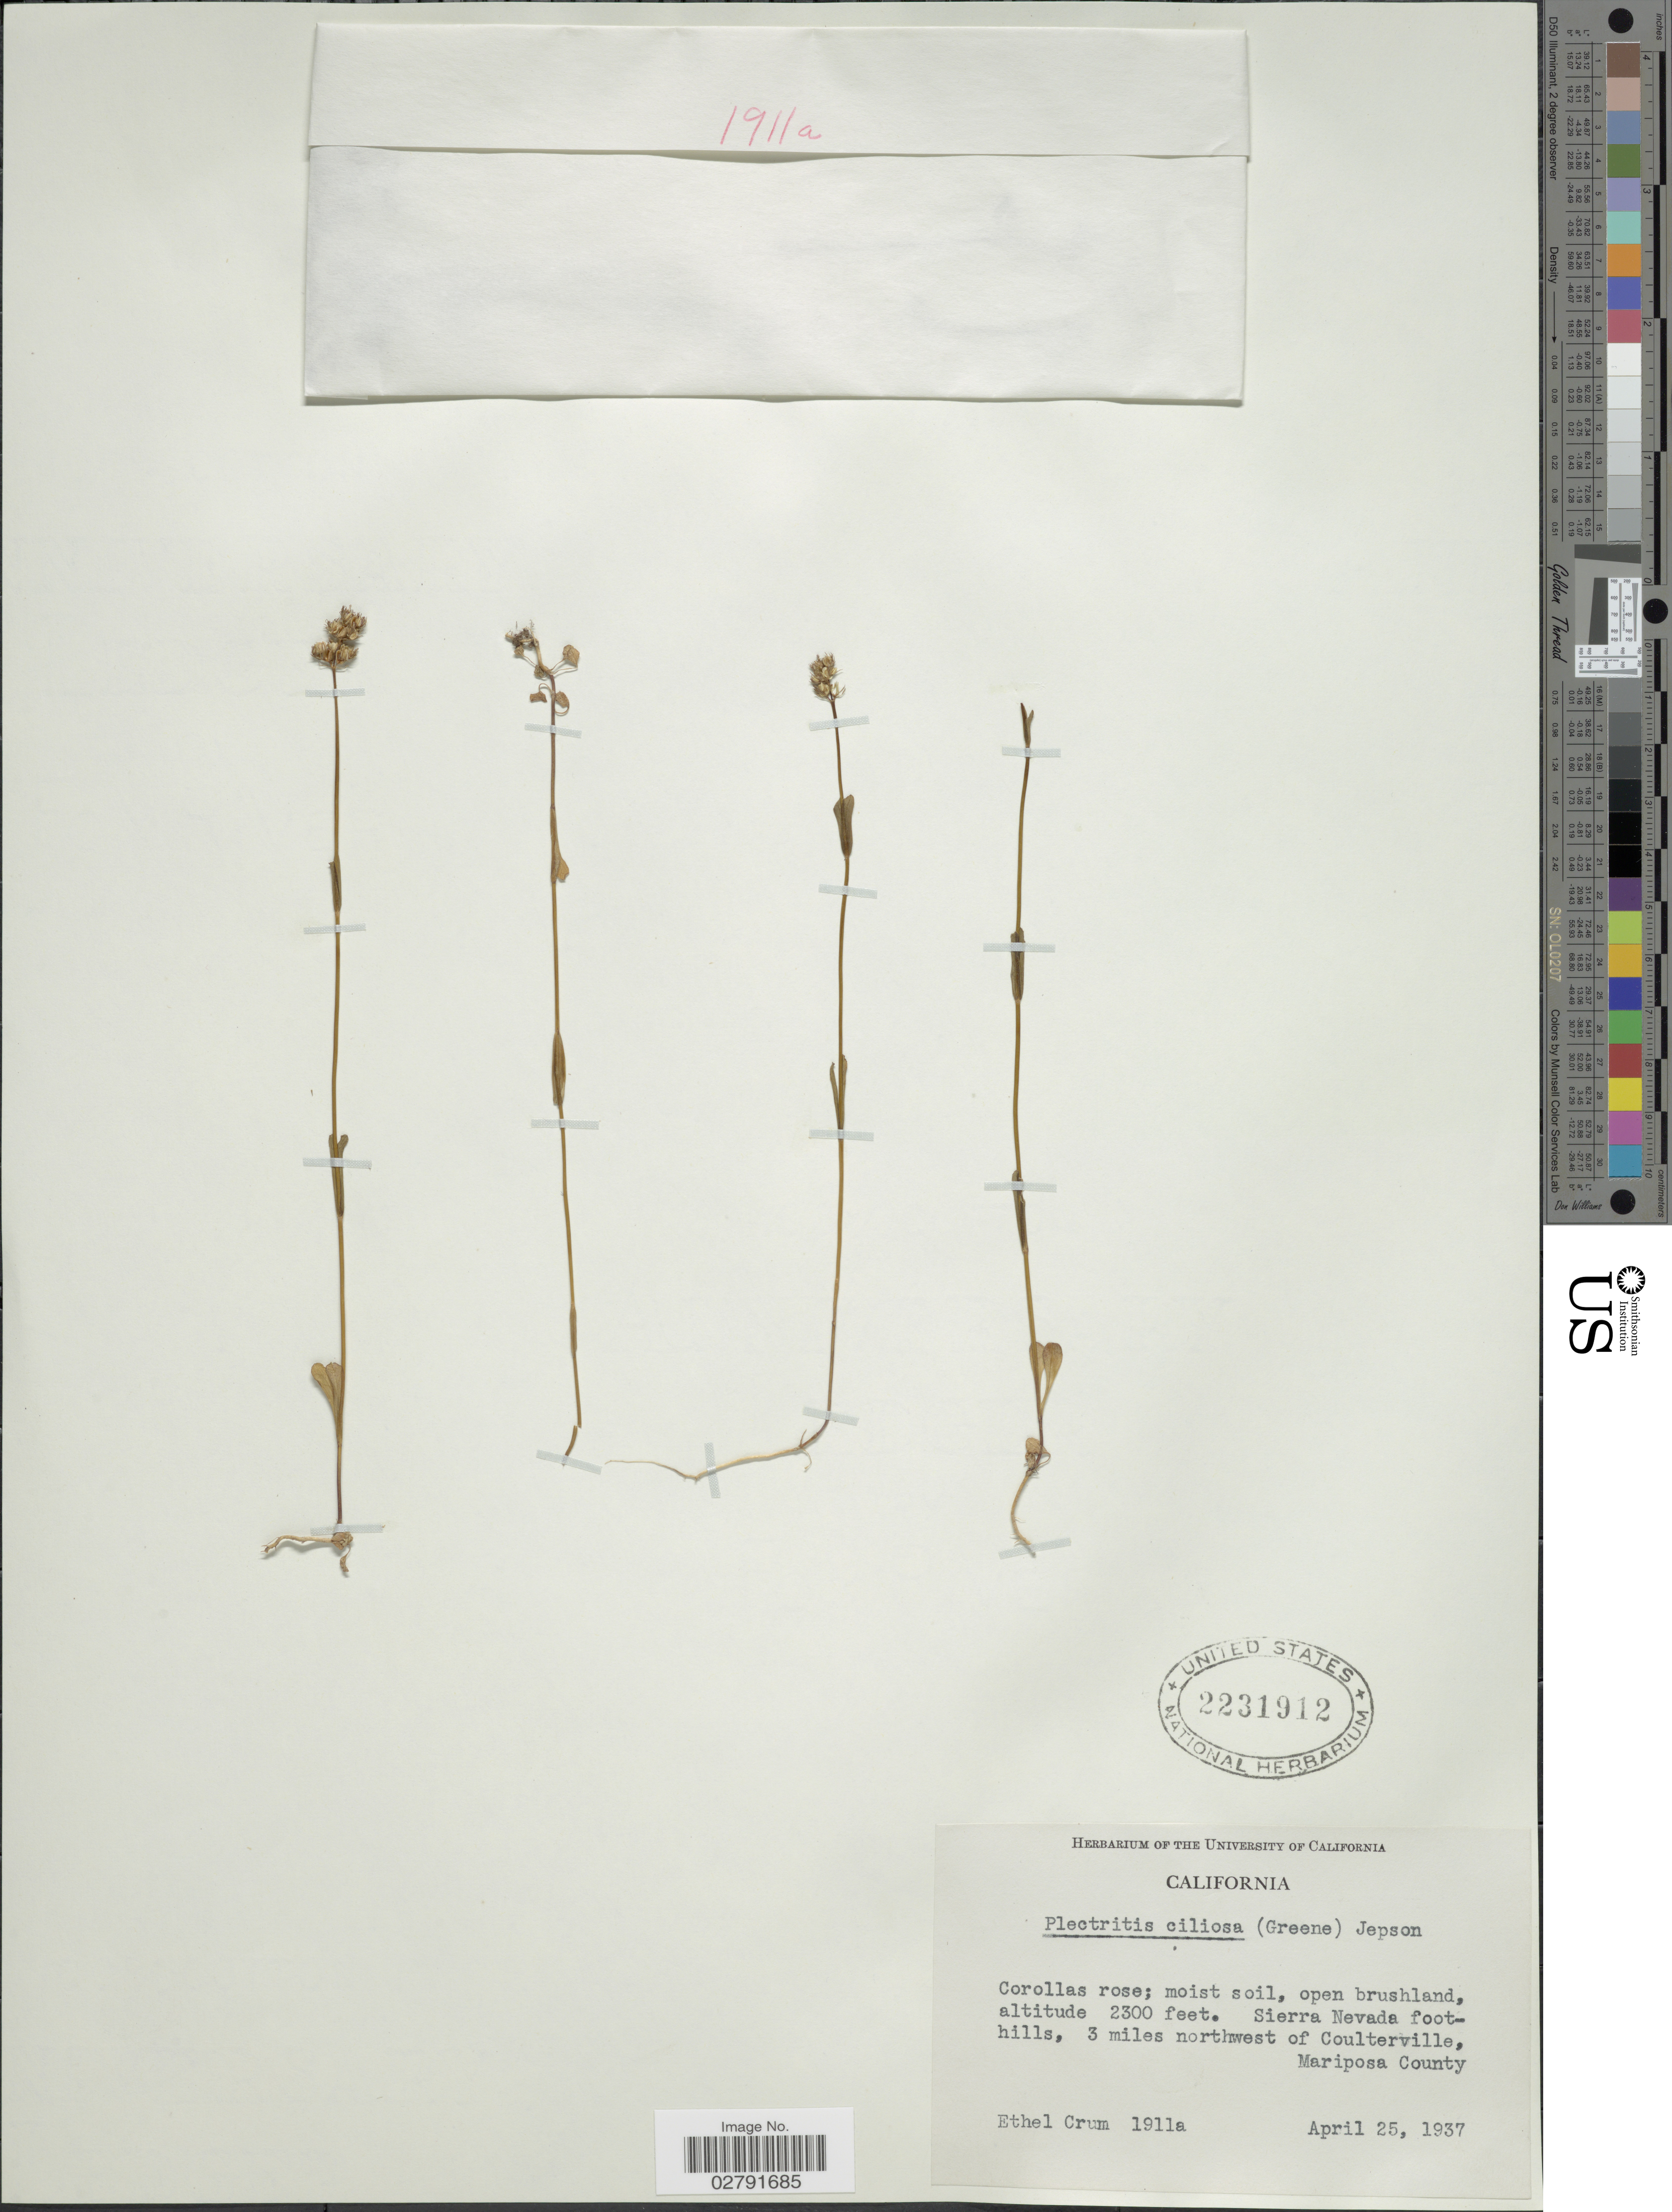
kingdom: Plantae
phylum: Tracheophyta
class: Magnoliopsida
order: Dipsacales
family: Caprifoliaceae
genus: Plectritis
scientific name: Plectritis ciliosa subsp. ciliosa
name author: (Greene) Jeps.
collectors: E. K. Crum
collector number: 1911a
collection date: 1937-04-25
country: United States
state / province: California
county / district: Mariposa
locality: Sierra Nevada foothills, 3 miles northwest of Coulterville, Mariposa County.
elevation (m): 701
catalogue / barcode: US 2231912